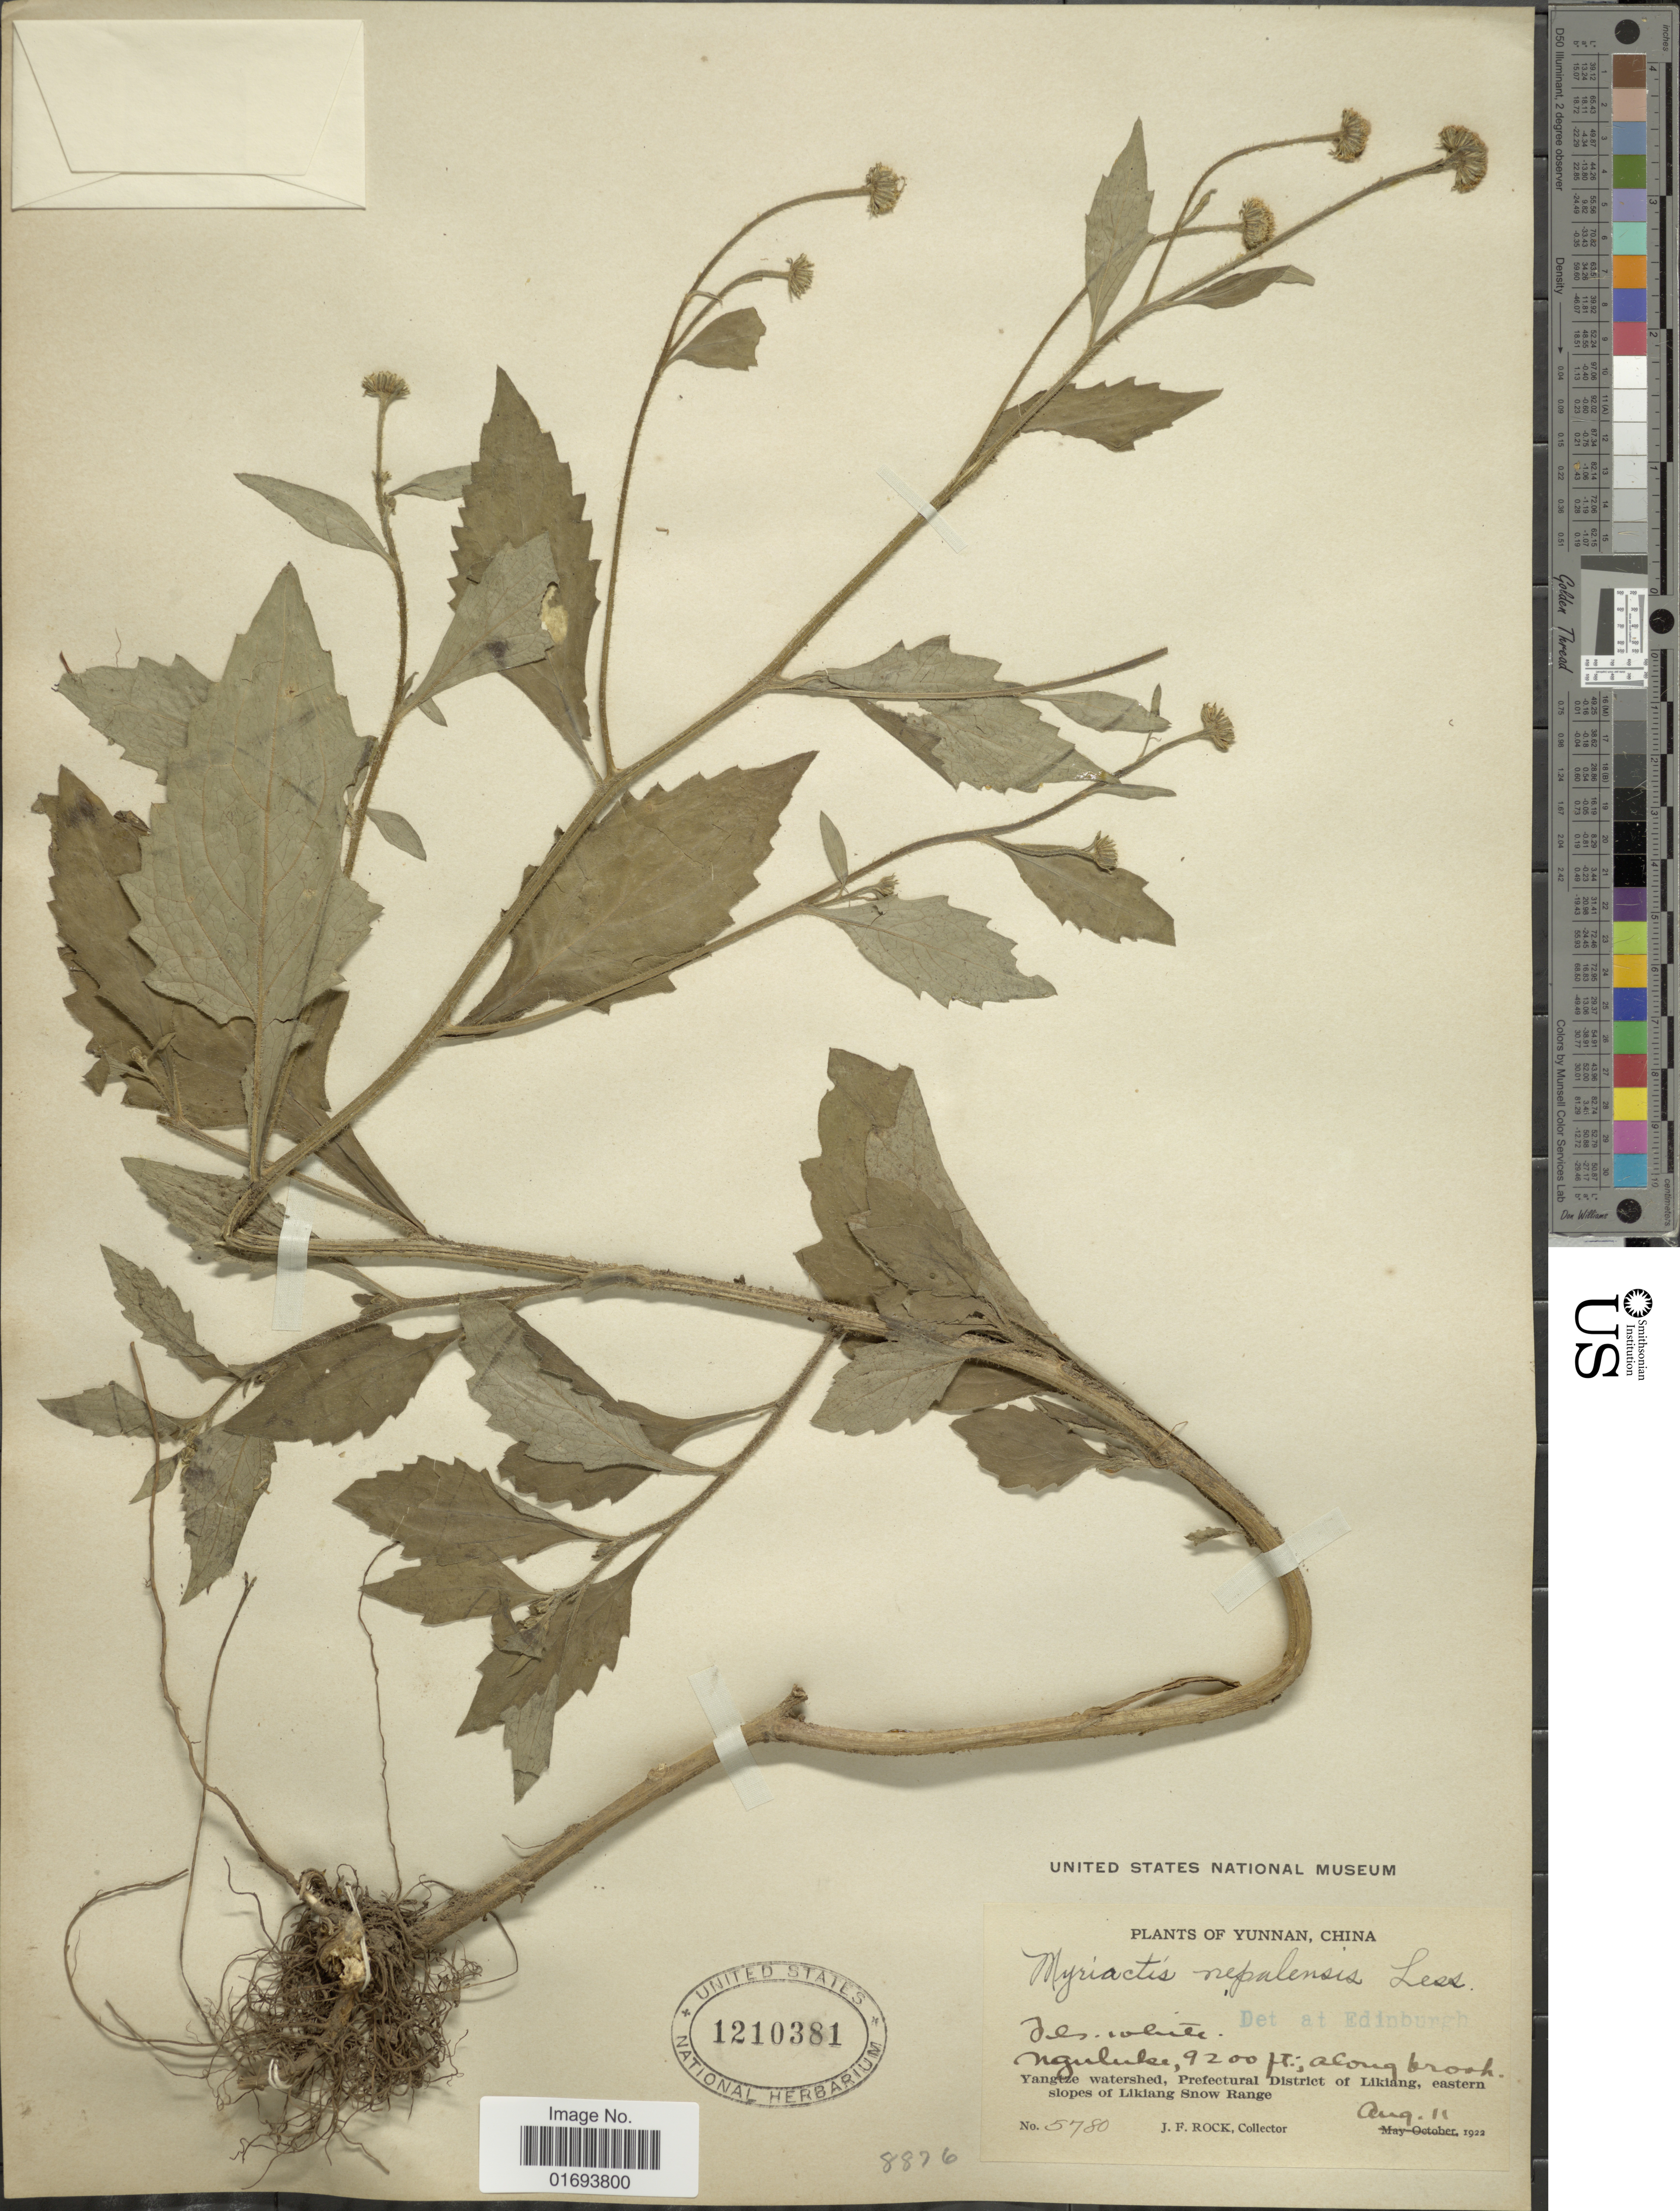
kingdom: Plantae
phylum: Tracheophyta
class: Magnoliopsida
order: Asterales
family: Asteraceae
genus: Myriactis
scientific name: Myriactis nepalensis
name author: Less.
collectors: J. Rock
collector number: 5780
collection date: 1922-08-11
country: China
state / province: Yunnan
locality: Yunnan, China. Nguluke. Yangtze watershed, prefectural District of Likiang, eastern slopes of Likiang Snow Range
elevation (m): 2804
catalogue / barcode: US 1210381